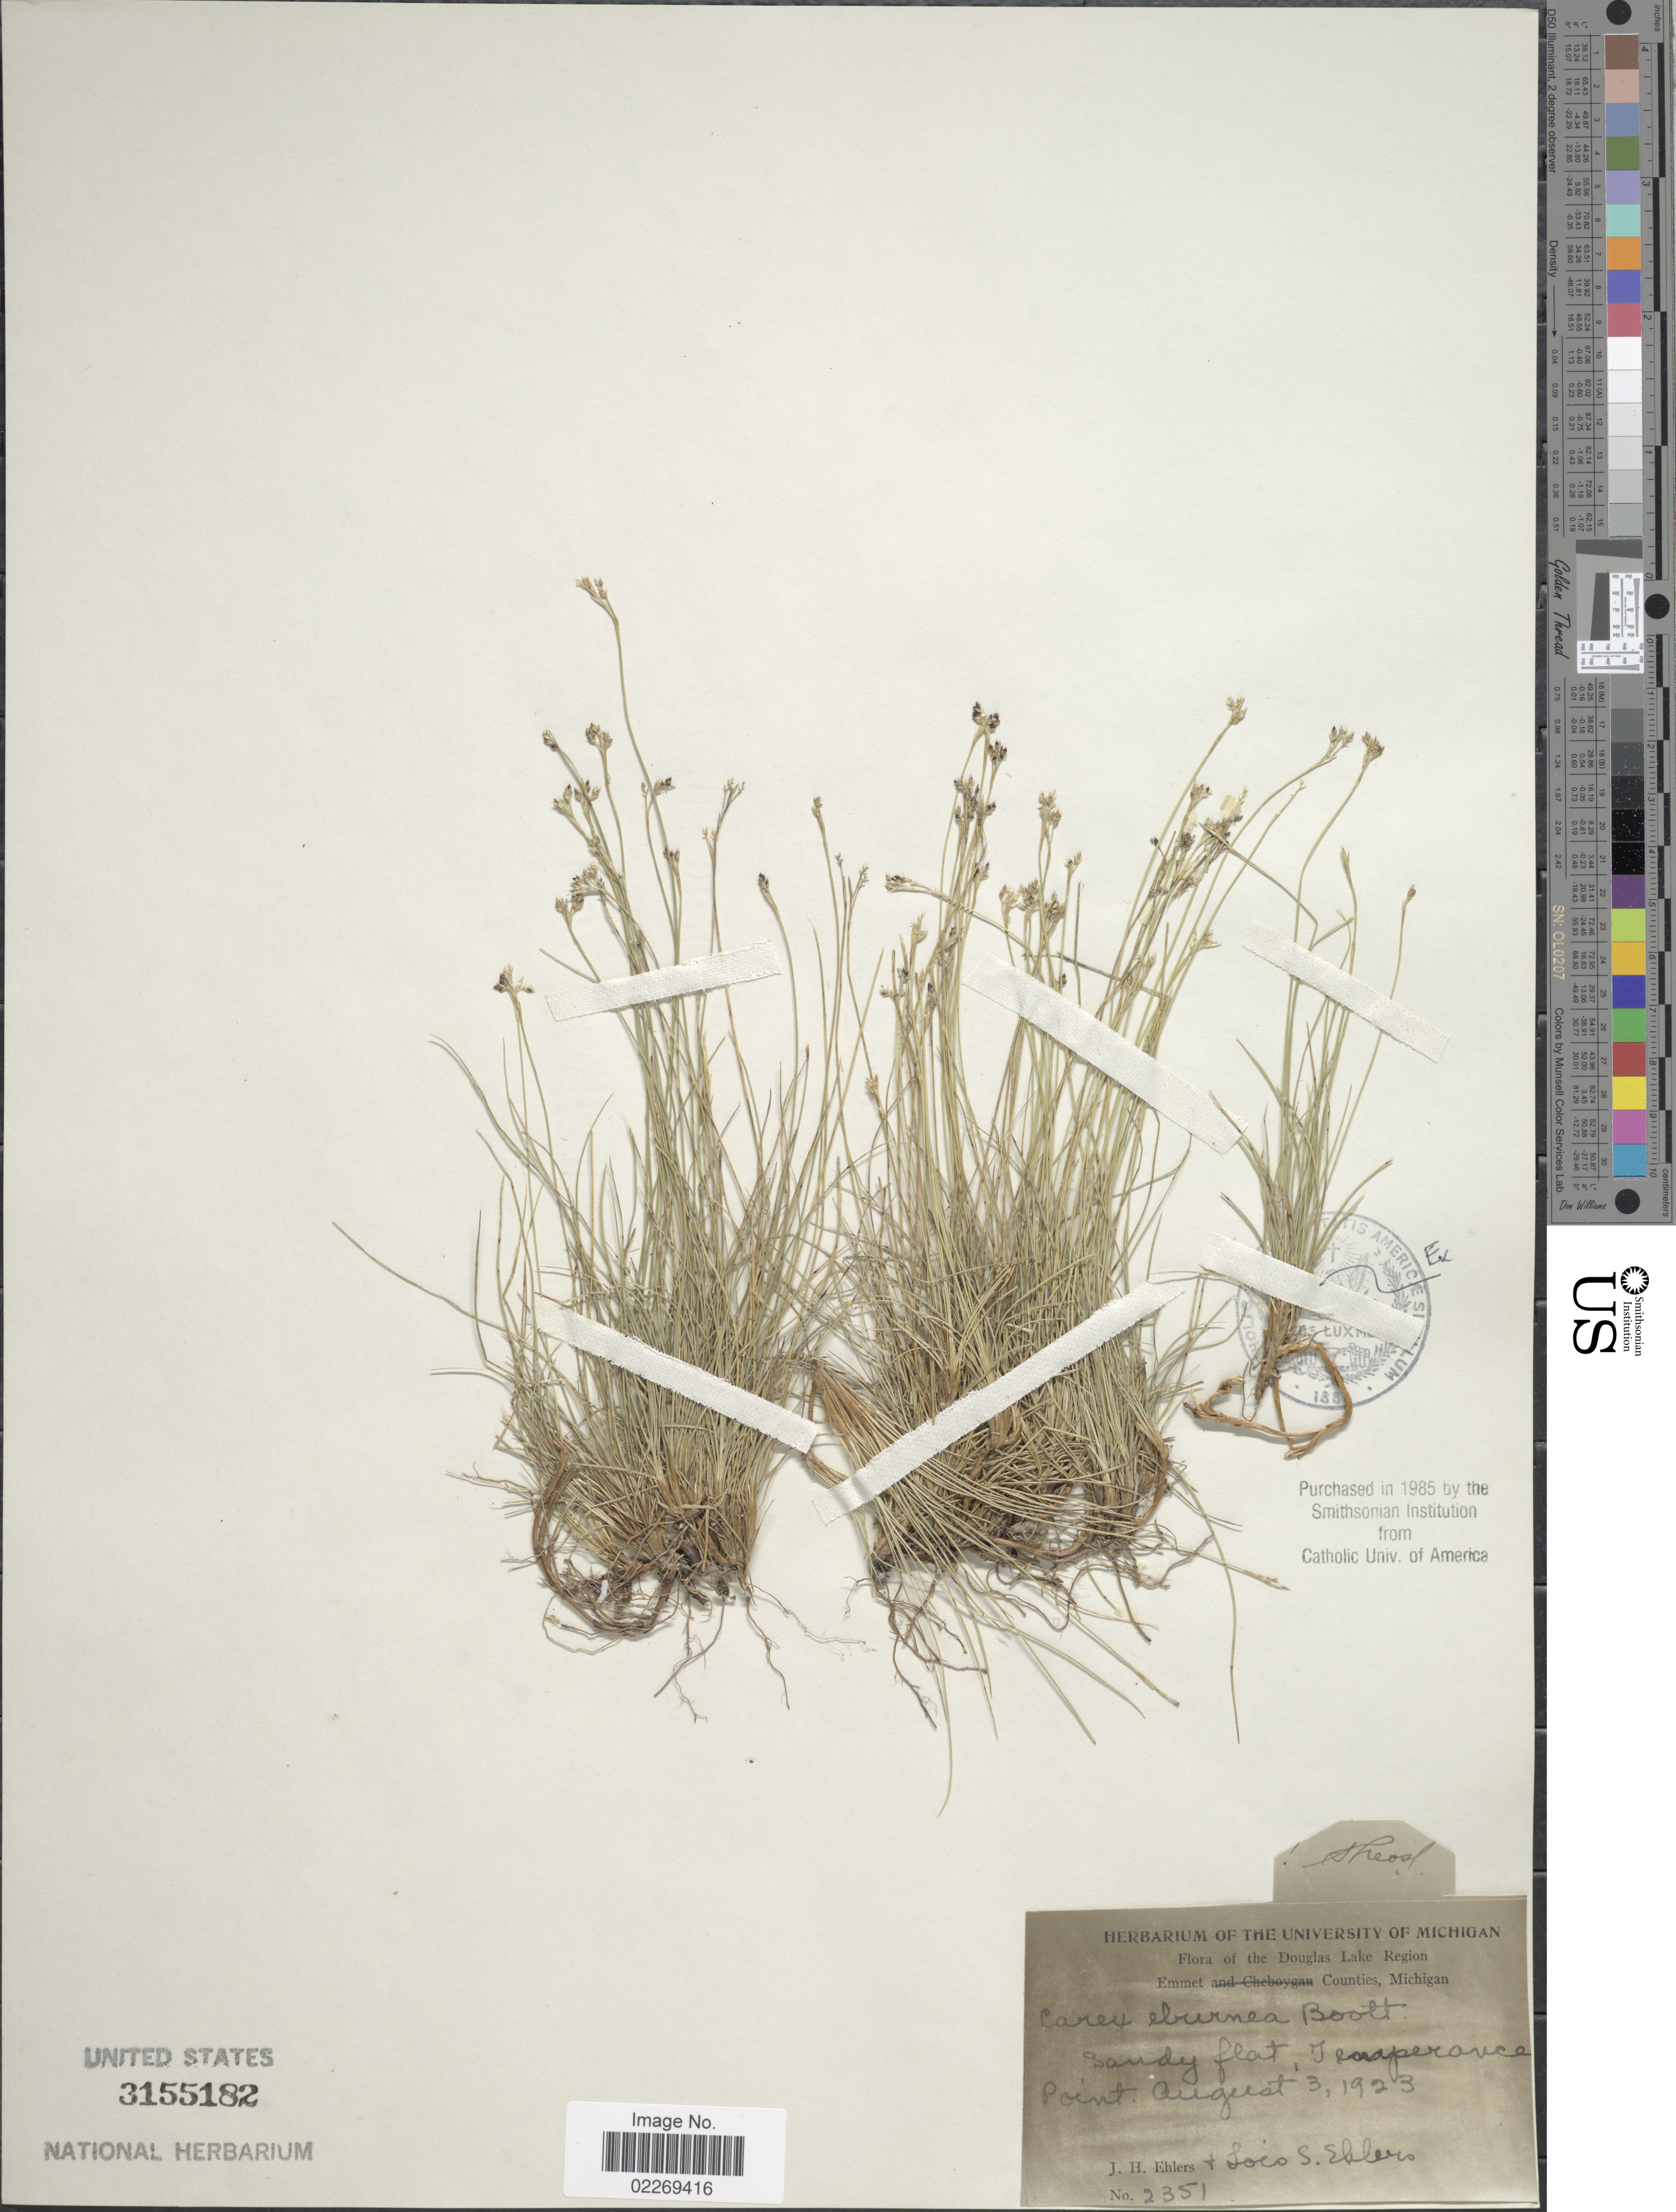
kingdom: Plantae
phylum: Tracheophyta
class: Liliopsida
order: Poales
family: Cyperaceae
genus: Carex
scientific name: Carex eburnea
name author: Boott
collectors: J. H. Ehlers & L. Ehlers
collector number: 2351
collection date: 1923-08-03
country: United States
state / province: Michigan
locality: Douglas Lake Region. Emmet Counties. Sandy flat, Temperance Point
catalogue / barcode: US 3155182